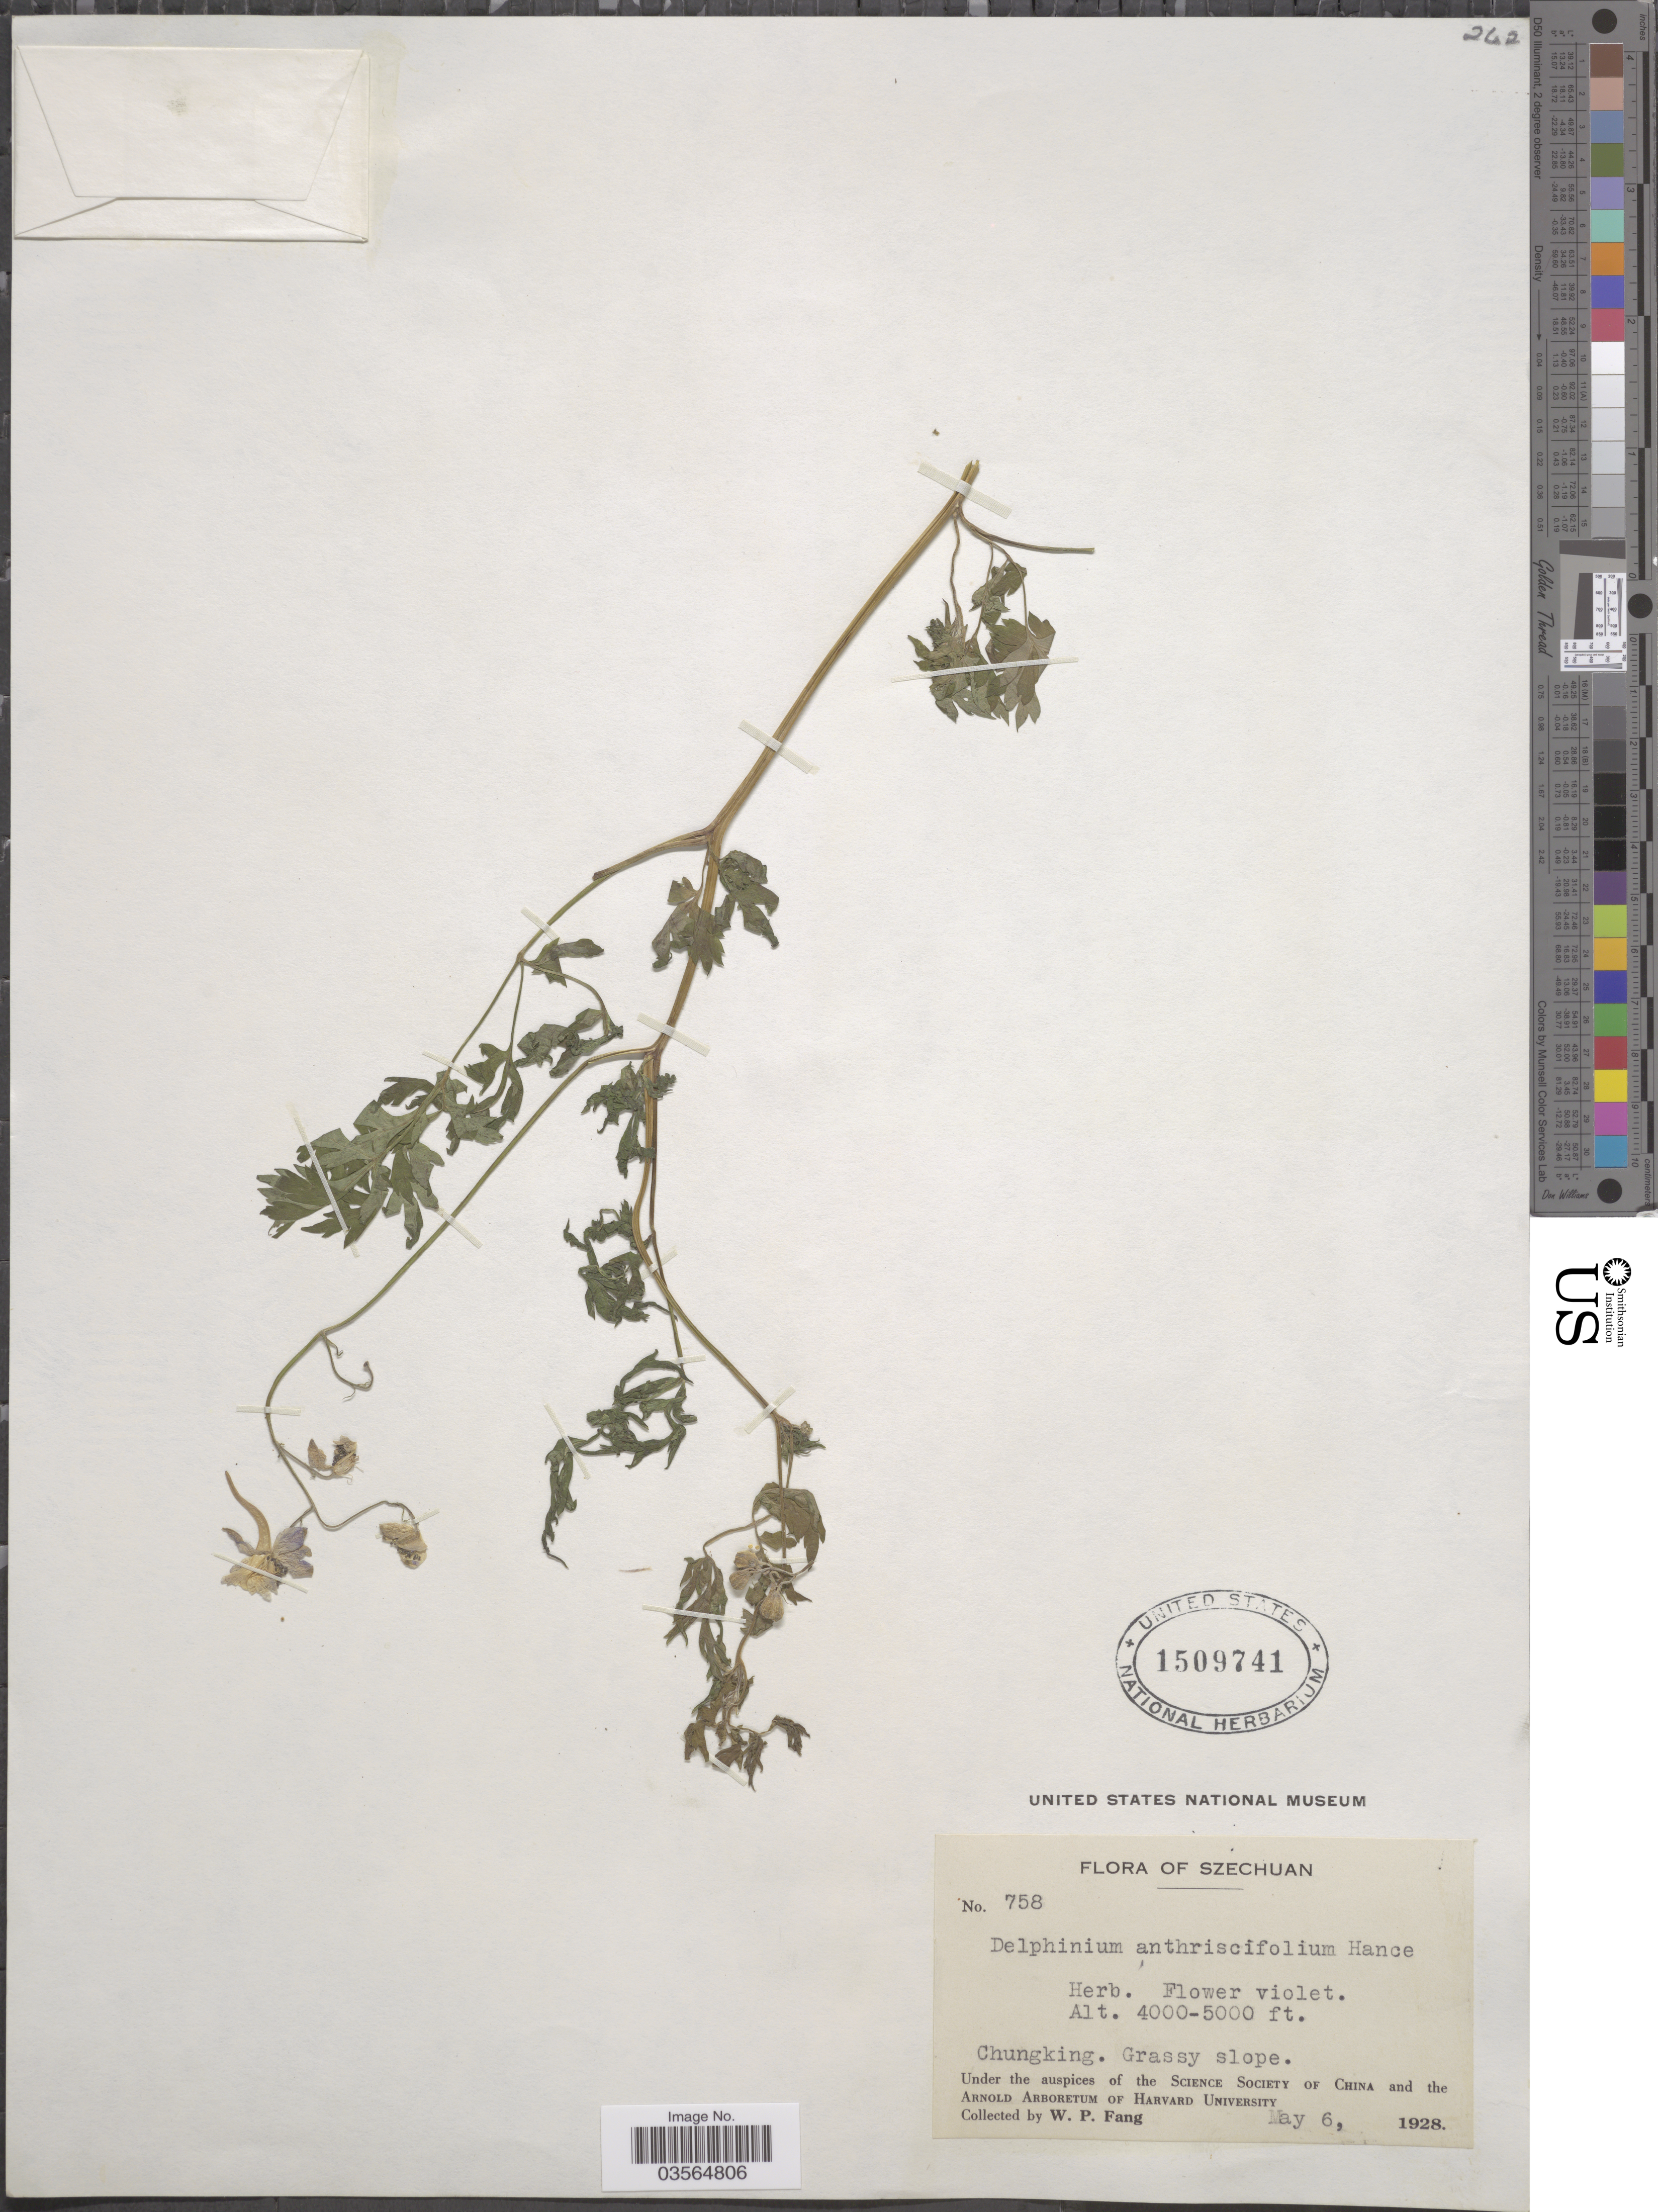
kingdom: Plantae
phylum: Tracheophyta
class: Magnoliopsida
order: Ranunculales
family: Ranunculaceae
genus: Delphinium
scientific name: Delphinium anthriscifolium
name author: Hance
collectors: W. P. Fang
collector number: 758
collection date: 1928-05-06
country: China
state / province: Sichuan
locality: Szechuan. Chungking. Grassy slope.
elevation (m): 1219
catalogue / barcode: US 1509741